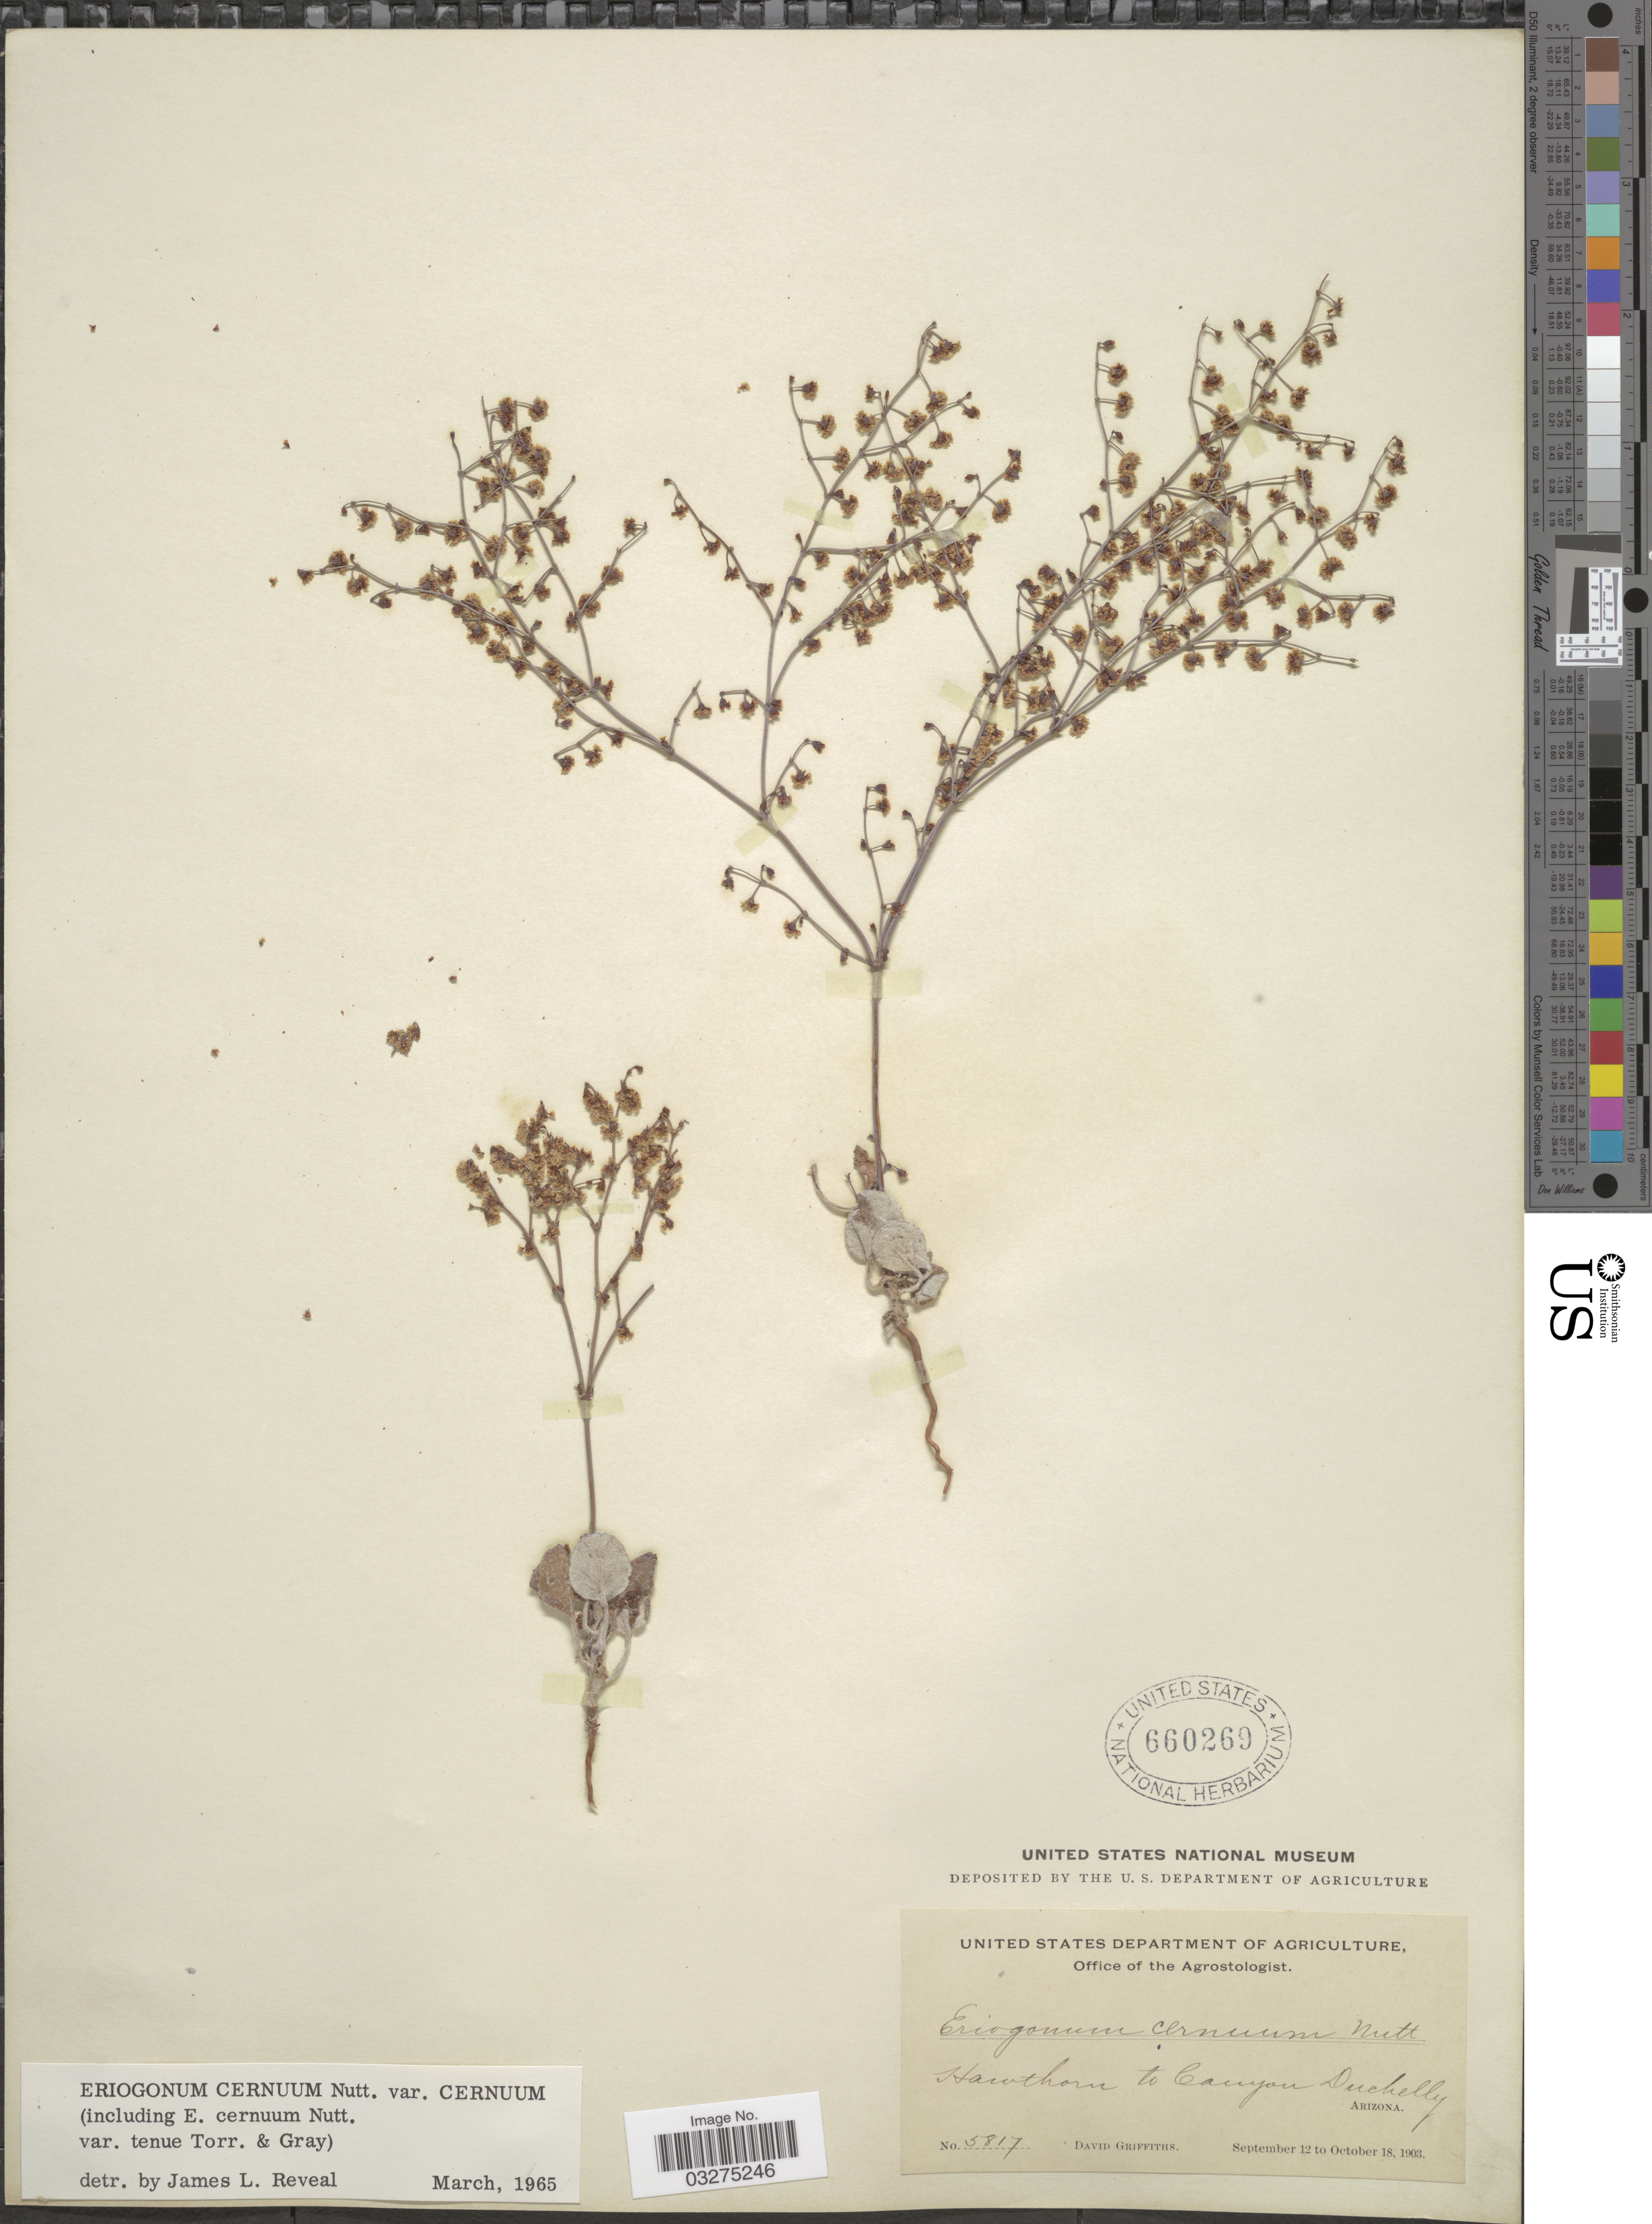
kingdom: Plantae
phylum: Tracheophyta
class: Magnoliopsida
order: Caryophyllales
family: Polygonaceae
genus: Eriogonum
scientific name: Eriogonum cernuum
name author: Nutt.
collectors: D. Griffiths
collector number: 5817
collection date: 1903-09-12/1903-10-18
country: United States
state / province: Arizona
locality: Hawthorn to Canyon Duchelly.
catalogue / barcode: US 660269